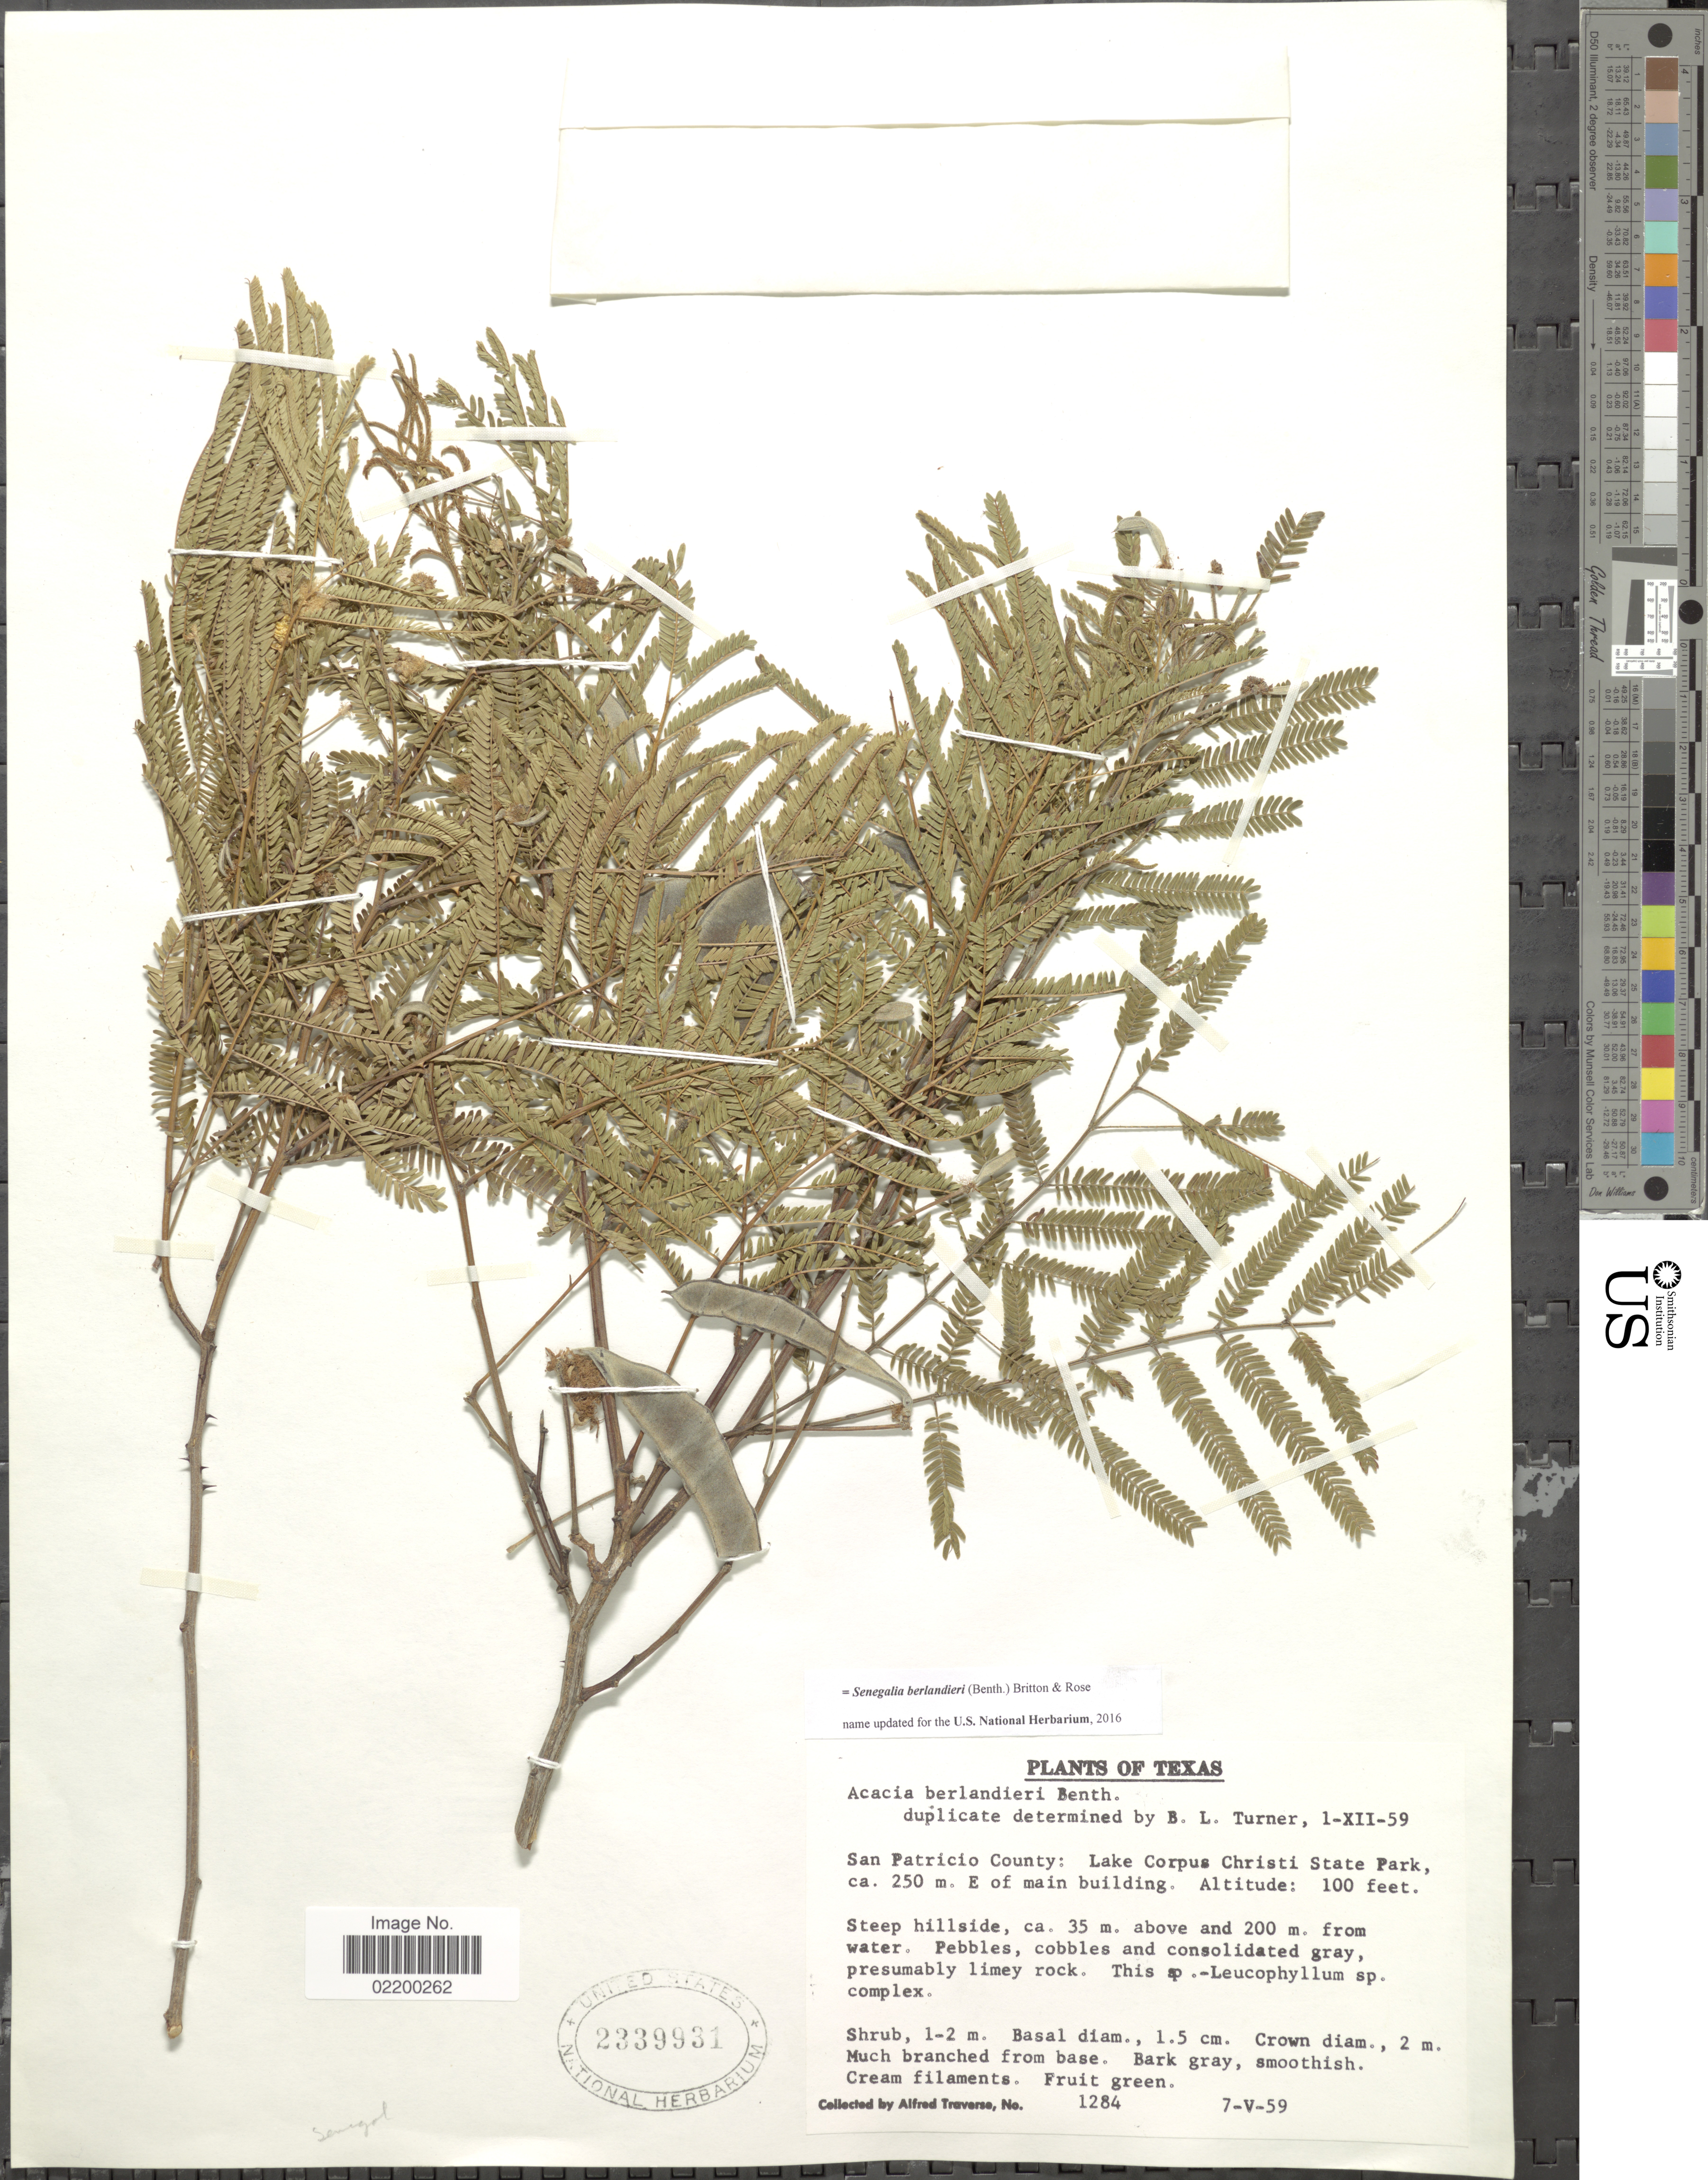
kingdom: Plantae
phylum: Tracheophyta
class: Magnoliopsida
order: Fabales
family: Fabaceae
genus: Senegalia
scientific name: Senegalia berlandieri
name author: (Benth.) Britton & Rose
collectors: A. Traverse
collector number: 1284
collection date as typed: Transcribed d/m/y: 7/5/59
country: United States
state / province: Texas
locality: San Patricio County: Lake Corpus Christi State Park, ca. 250 m. E of main bulding, Steep hillside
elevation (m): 30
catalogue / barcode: US 2339931